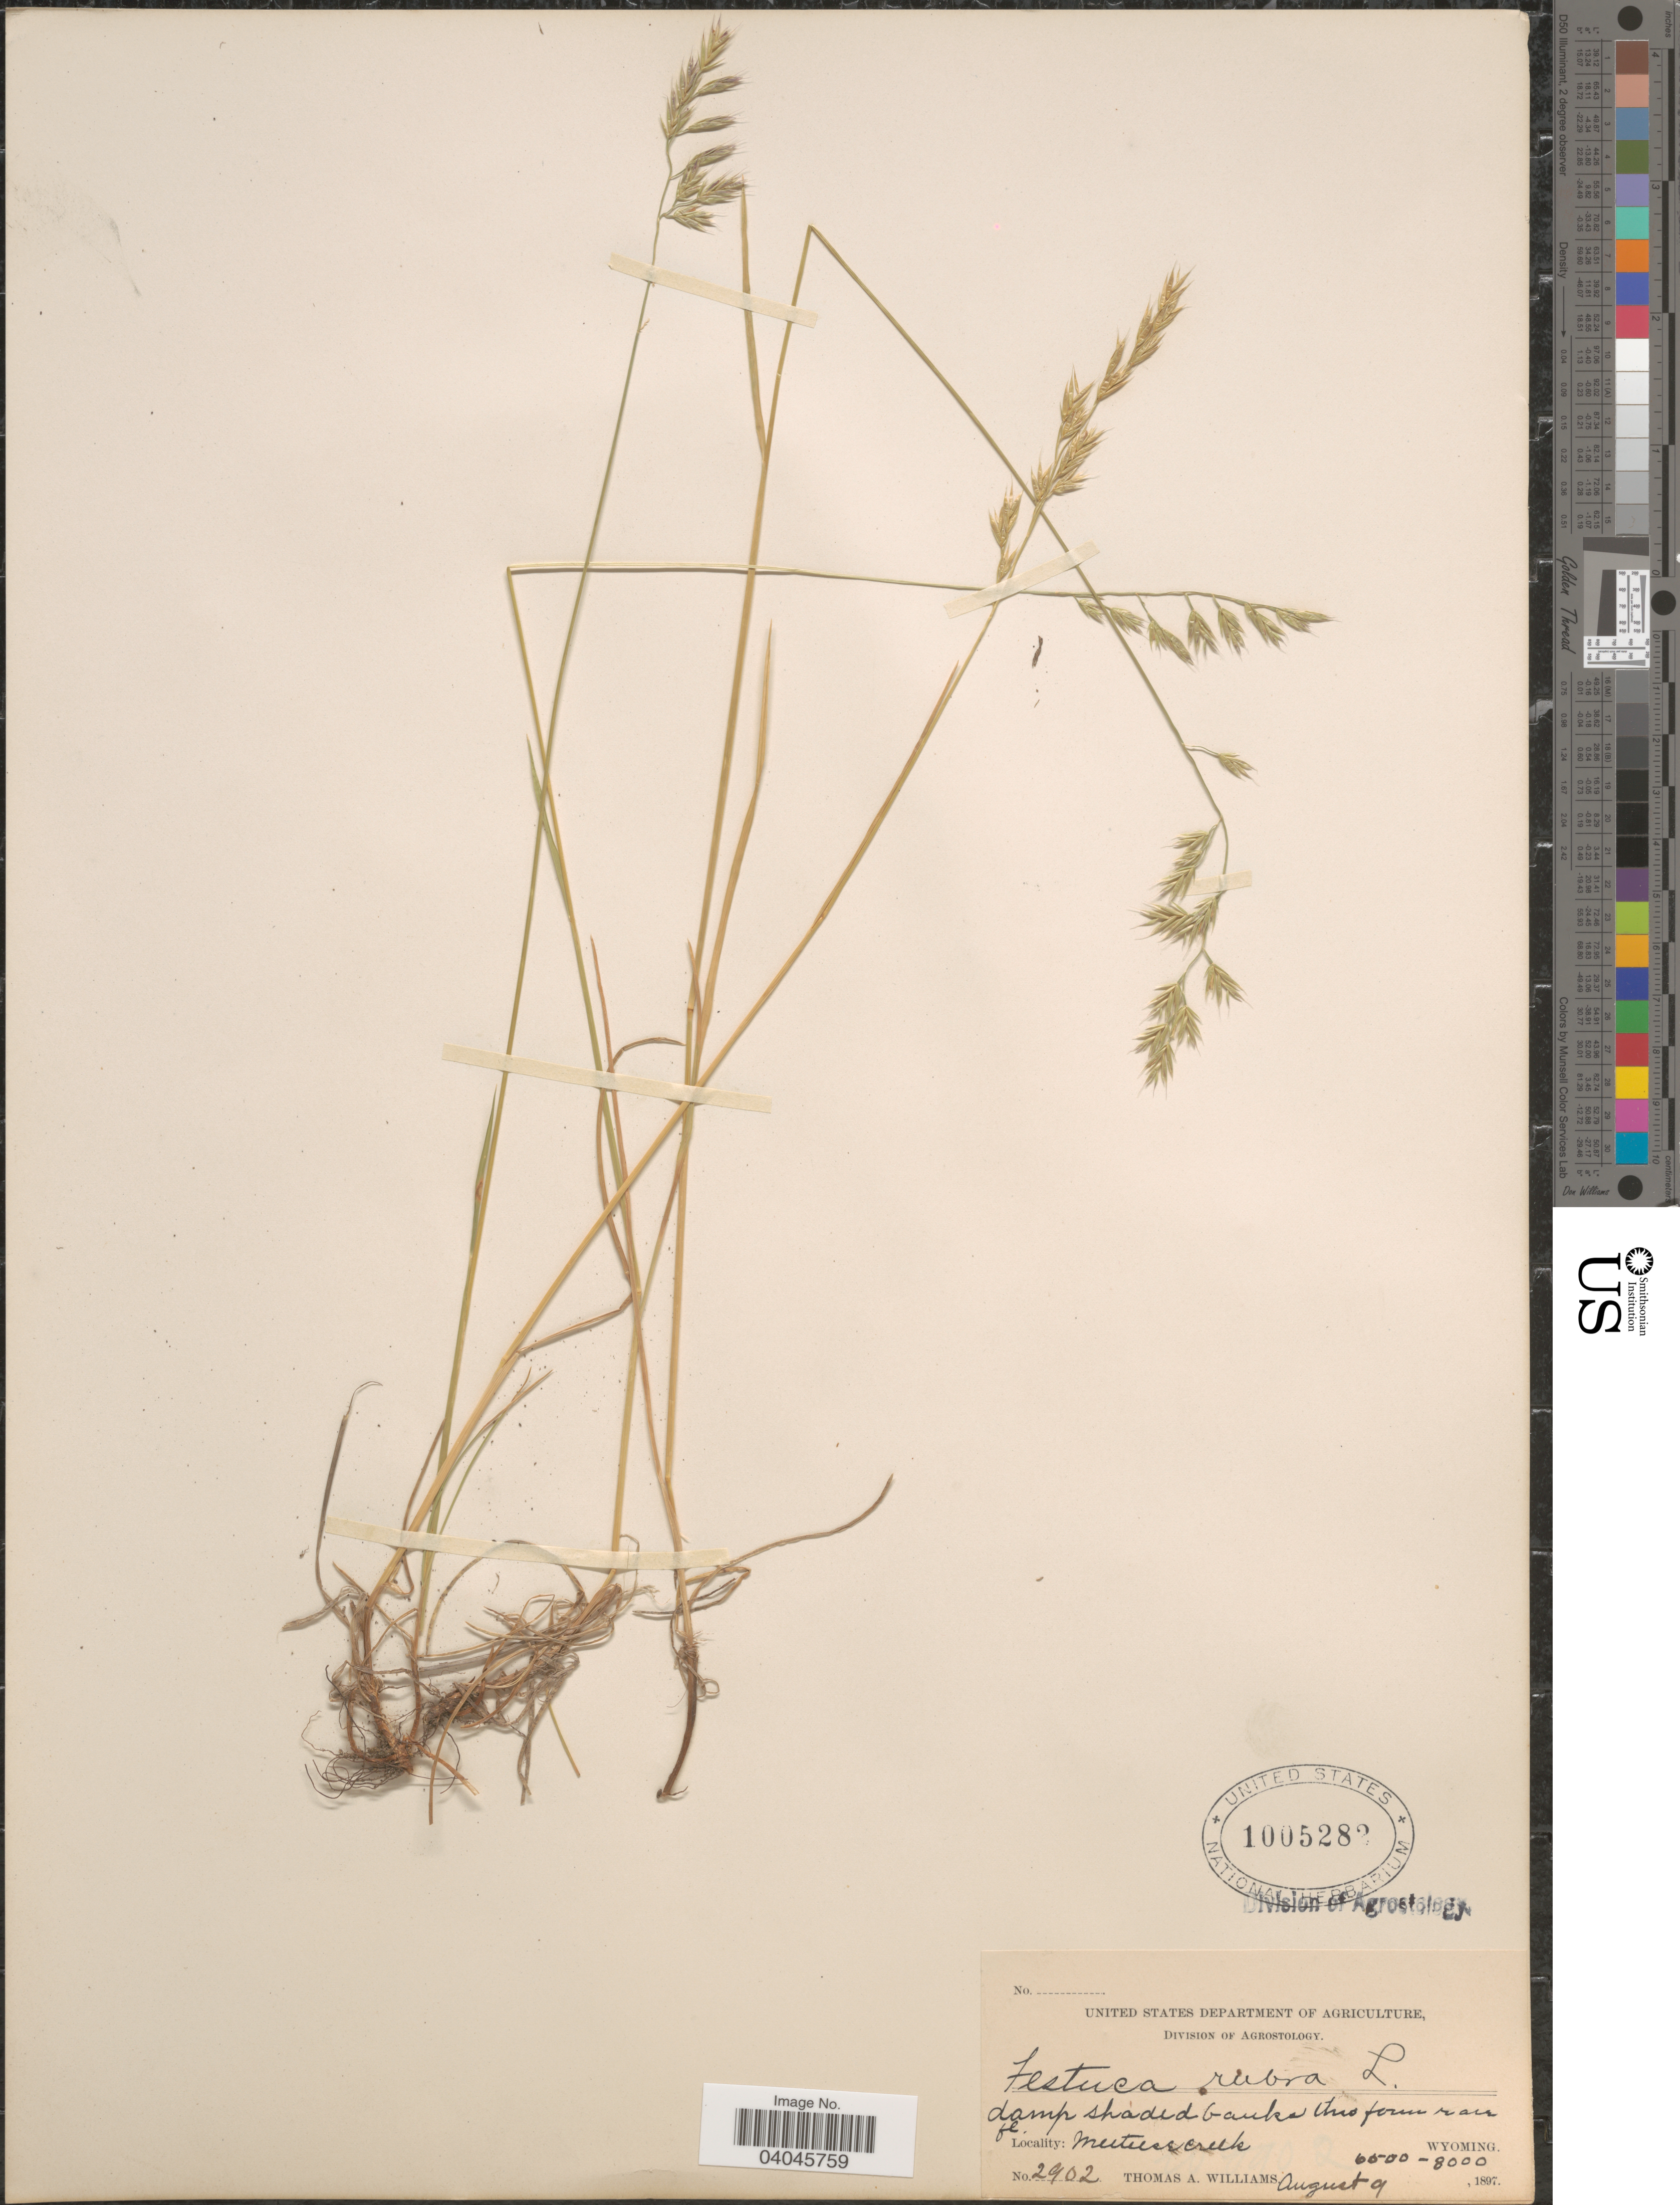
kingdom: Plantae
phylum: Tracheophyta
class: Liliopsida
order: Poales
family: Poaceae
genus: Festuca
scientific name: Festuca rubra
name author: L.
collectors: T. A. Williams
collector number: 2902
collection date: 1897-08-09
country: United States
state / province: Wyoming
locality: Meeteetse Creek.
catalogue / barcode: US 1005282